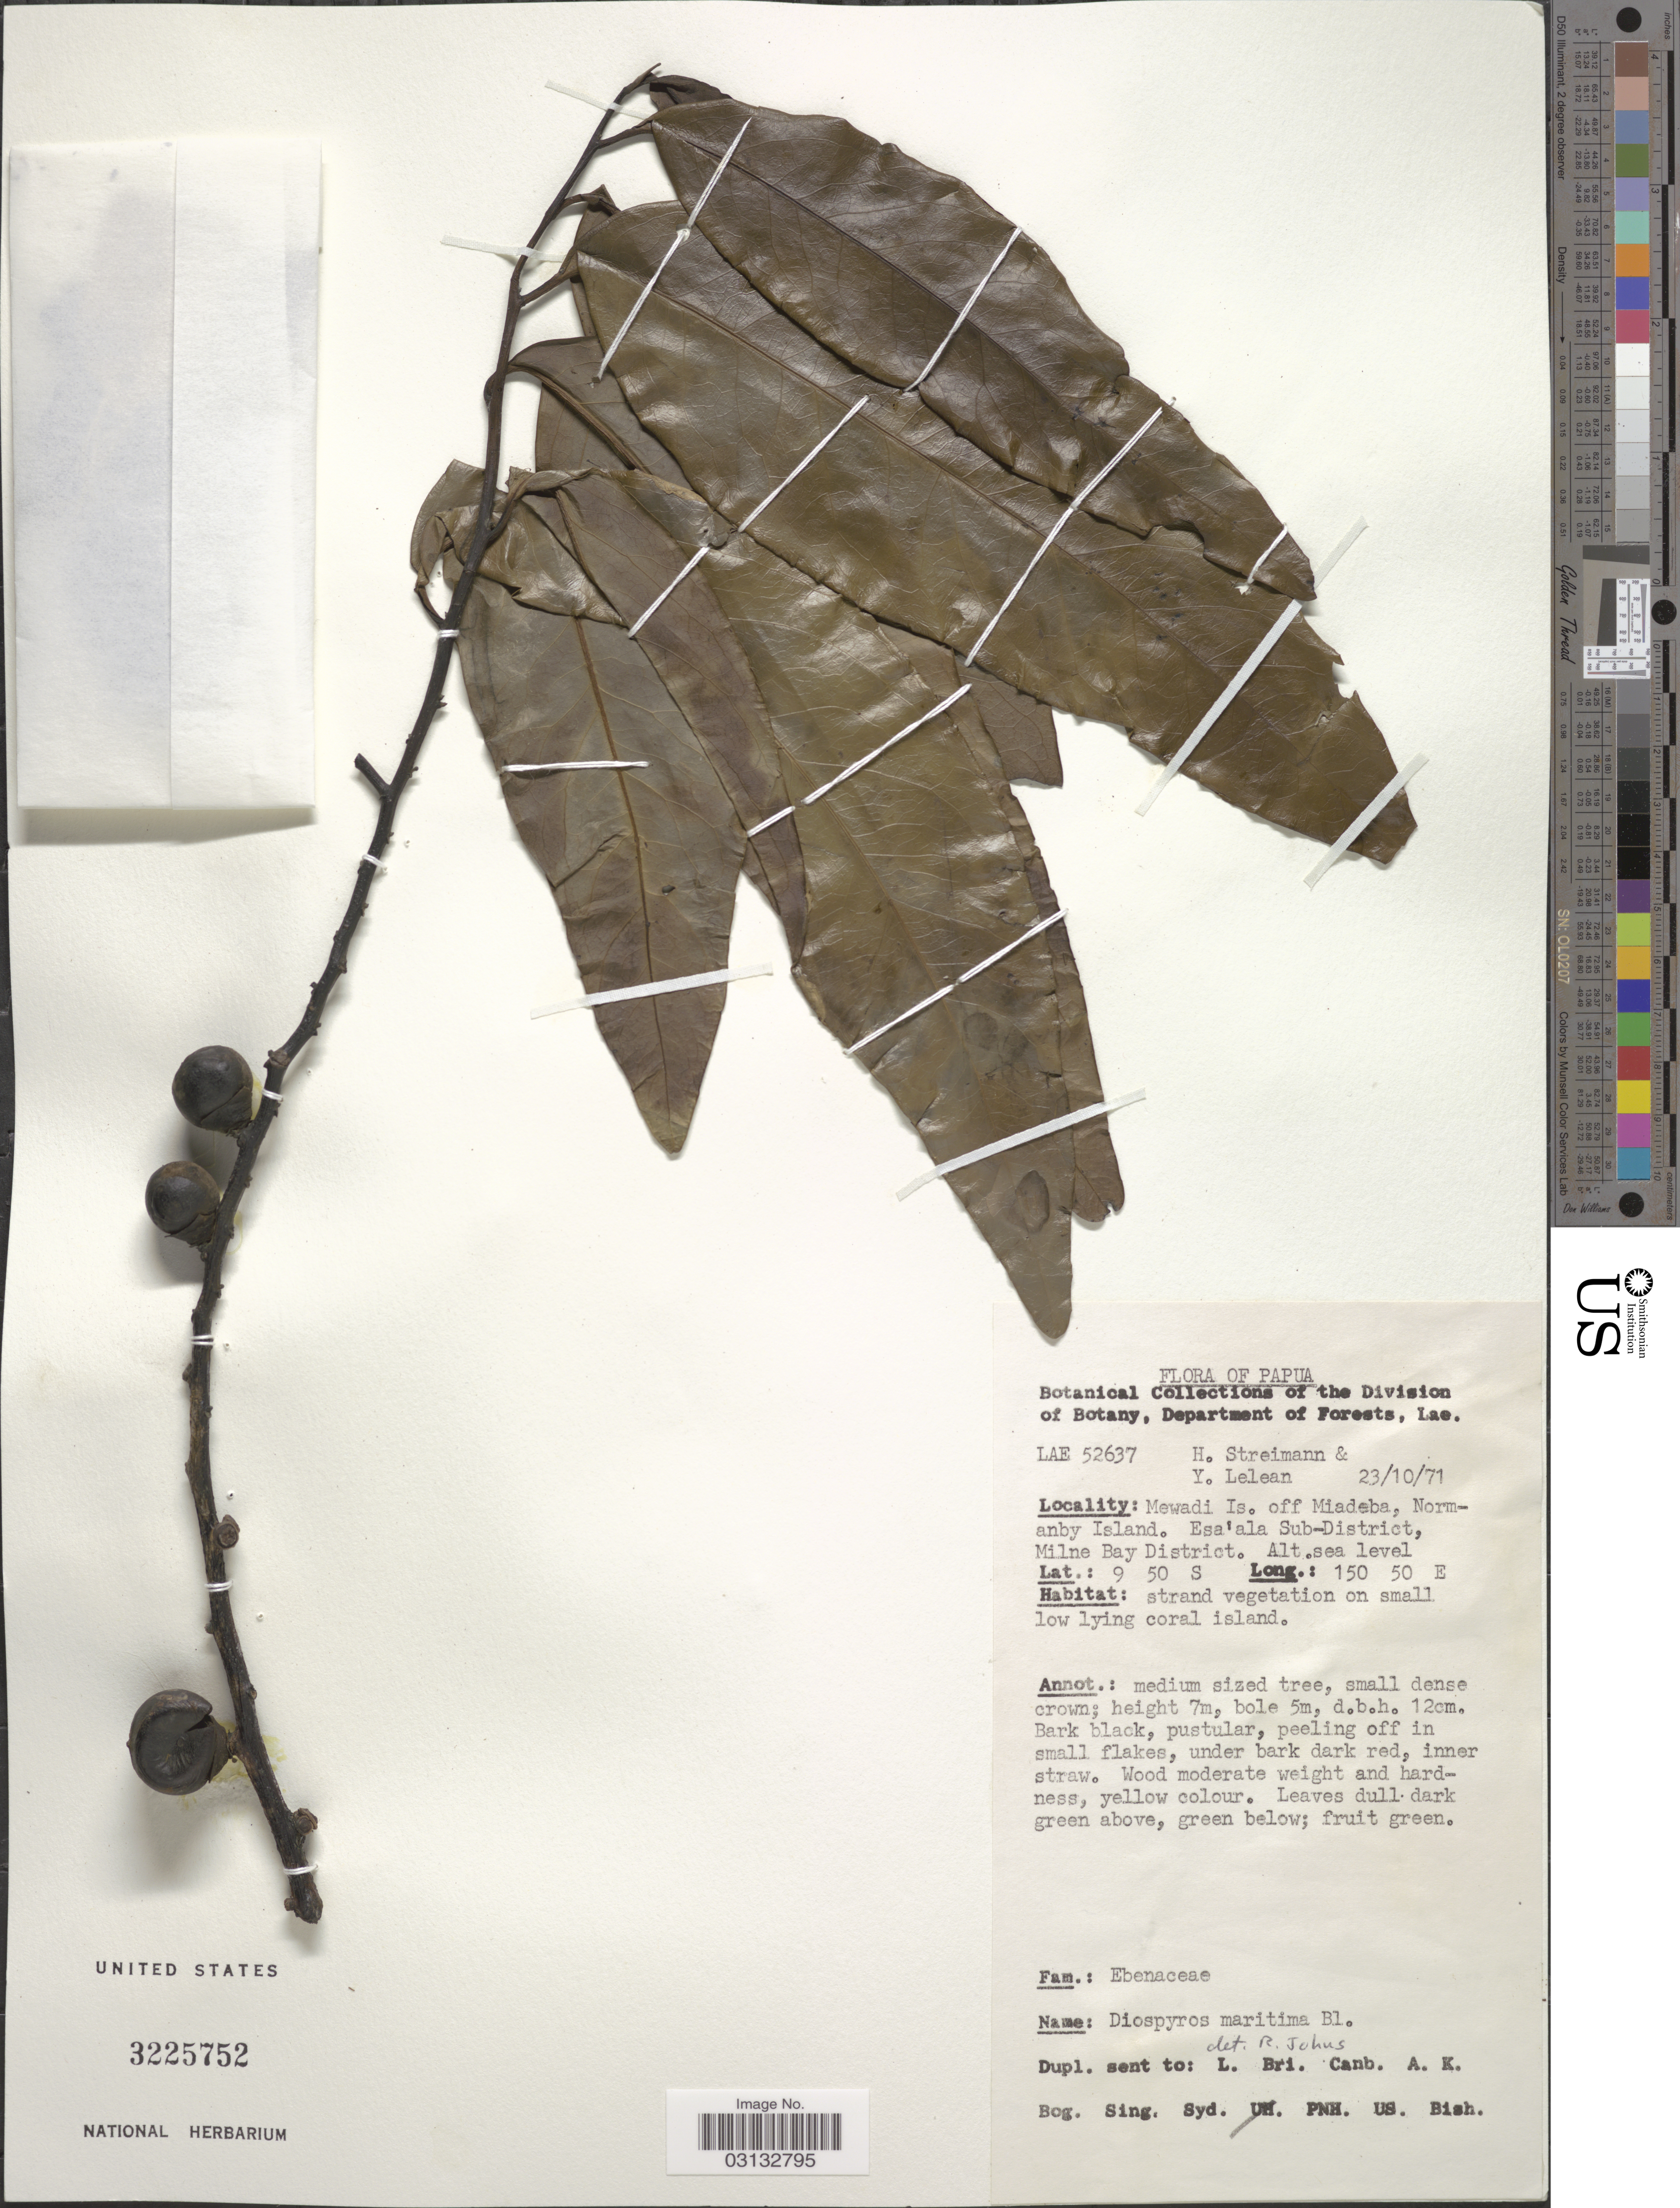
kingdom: Plantae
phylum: Tracheophyta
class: Magnoliopsida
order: Ericales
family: Ebenaceae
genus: Diospyros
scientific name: Diospyros maritima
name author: Blume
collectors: H. Streimann & Y. Lelean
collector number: LAE52637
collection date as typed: Transcribed d/m/y: 23/10/71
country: Papua New Guinea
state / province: Milne Bay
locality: Mewadi Is. off Miadeba, Normanby Island. Esa'ala Sub-District, Milne Bay District.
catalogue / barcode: US 3225752